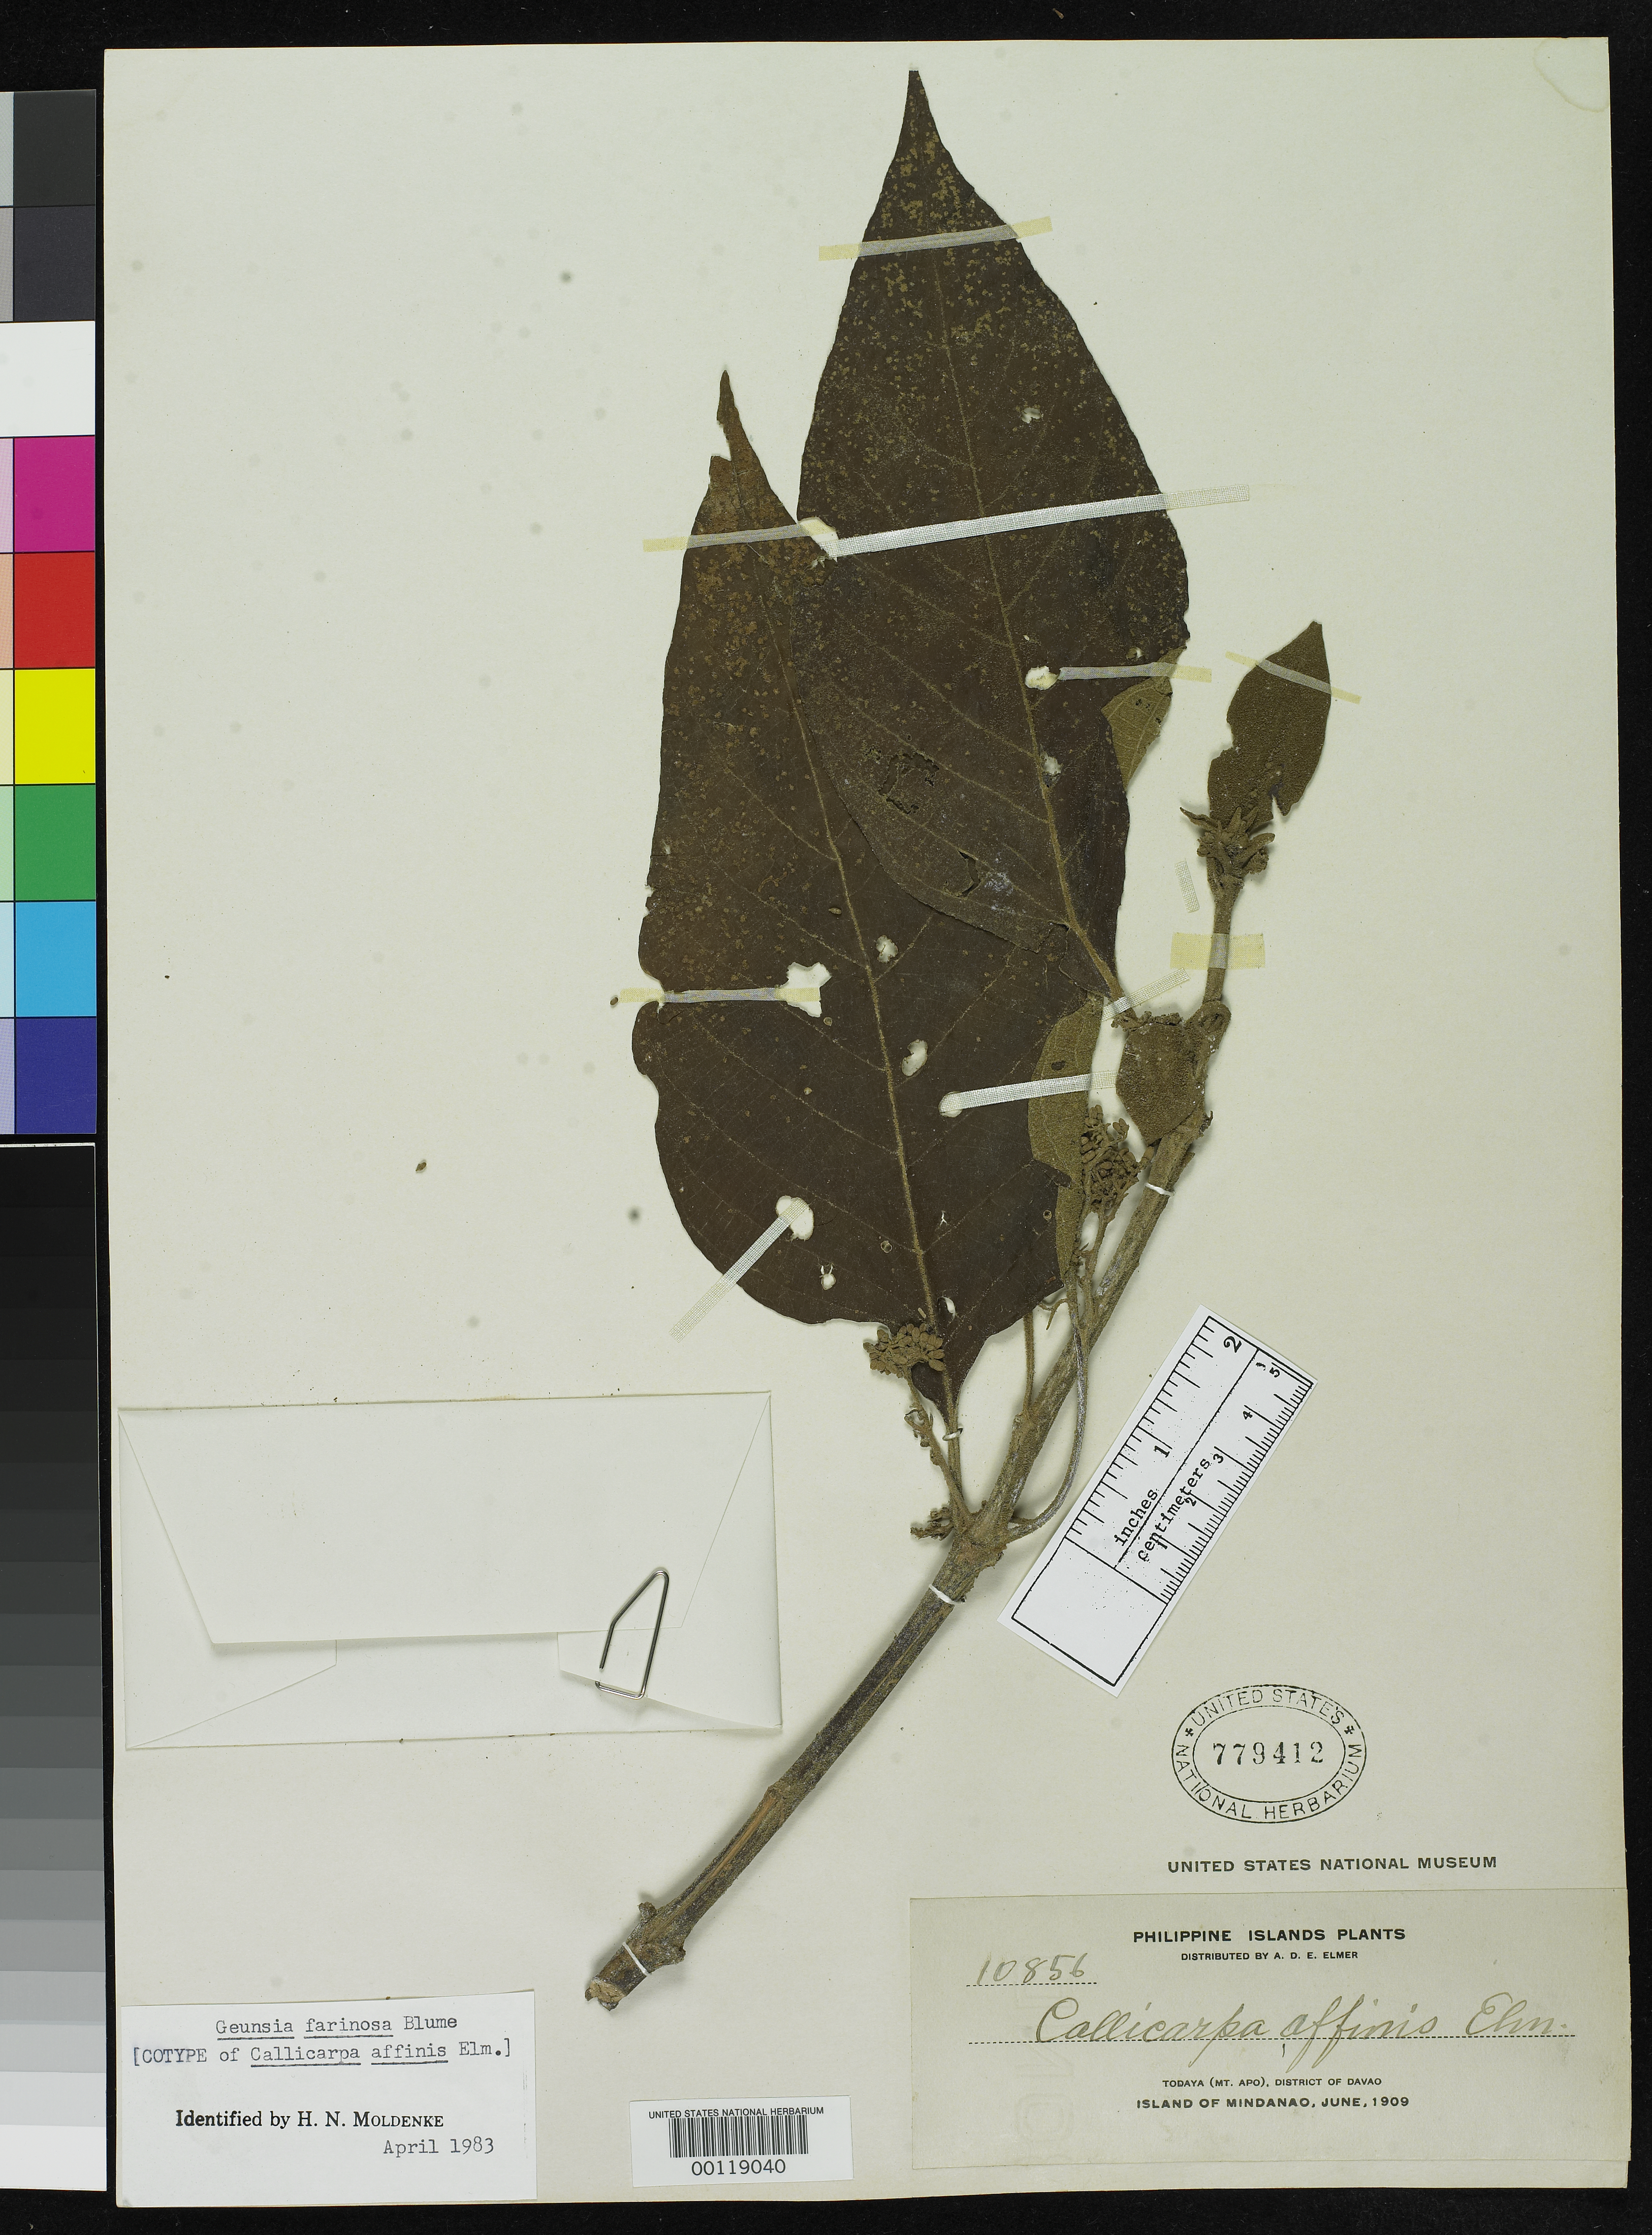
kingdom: Plantae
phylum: Tracheophyta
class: Magnoliopsida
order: Lamiales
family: Lamiaceae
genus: Callicarpa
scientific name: Callicarpa affinis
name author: Elmer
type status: Isosyntype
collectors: A. D. E. Elmer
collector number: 10856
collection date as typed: Jun 1909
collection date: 1909-06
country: Philippines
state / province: Davao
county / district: Davao del Sur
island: Mindanao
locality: Todaya, Mount Apo.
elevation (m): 1067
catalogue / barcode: US 779412